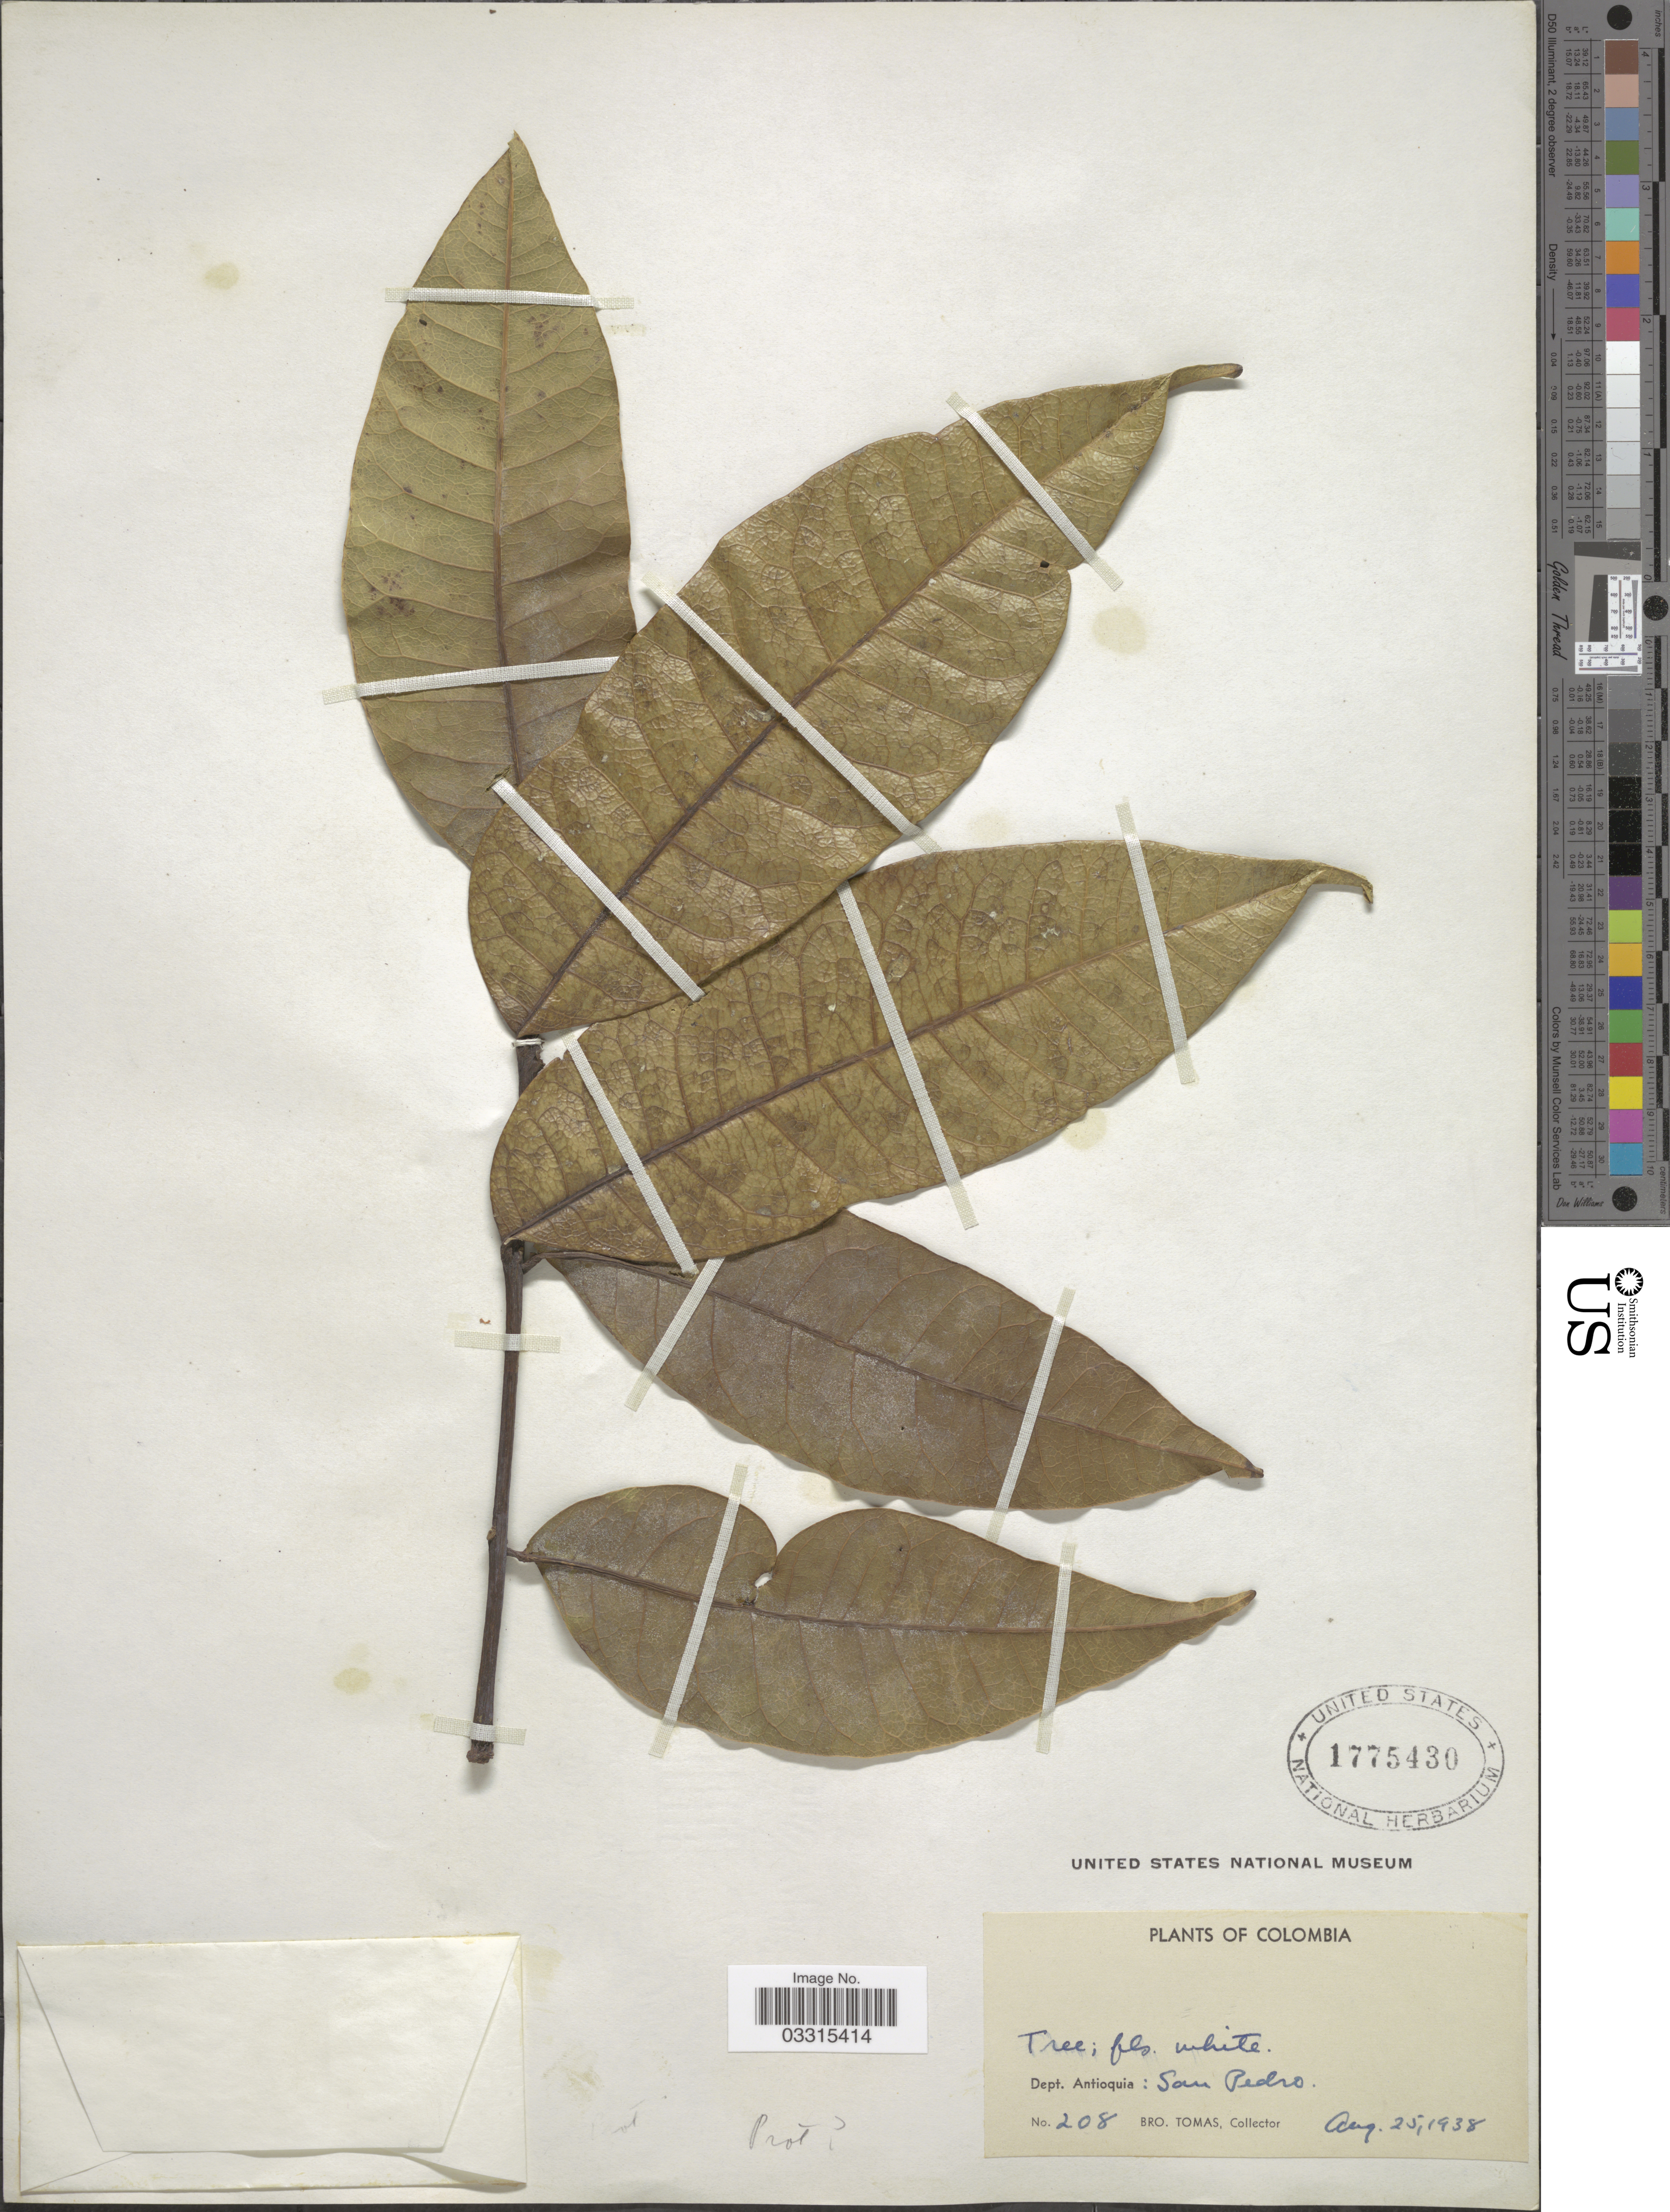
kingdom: Plantae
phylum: Tracheophyta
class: Magnoliopsida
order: Sapindales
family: Burseraceae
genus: Protium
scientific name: Protium sp.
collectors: B. Tomas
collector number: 208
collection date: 1938-08-25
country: Colombia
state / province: Antioquia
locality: Dept. Antioquia: San Pedro.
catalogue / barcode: US 1775430